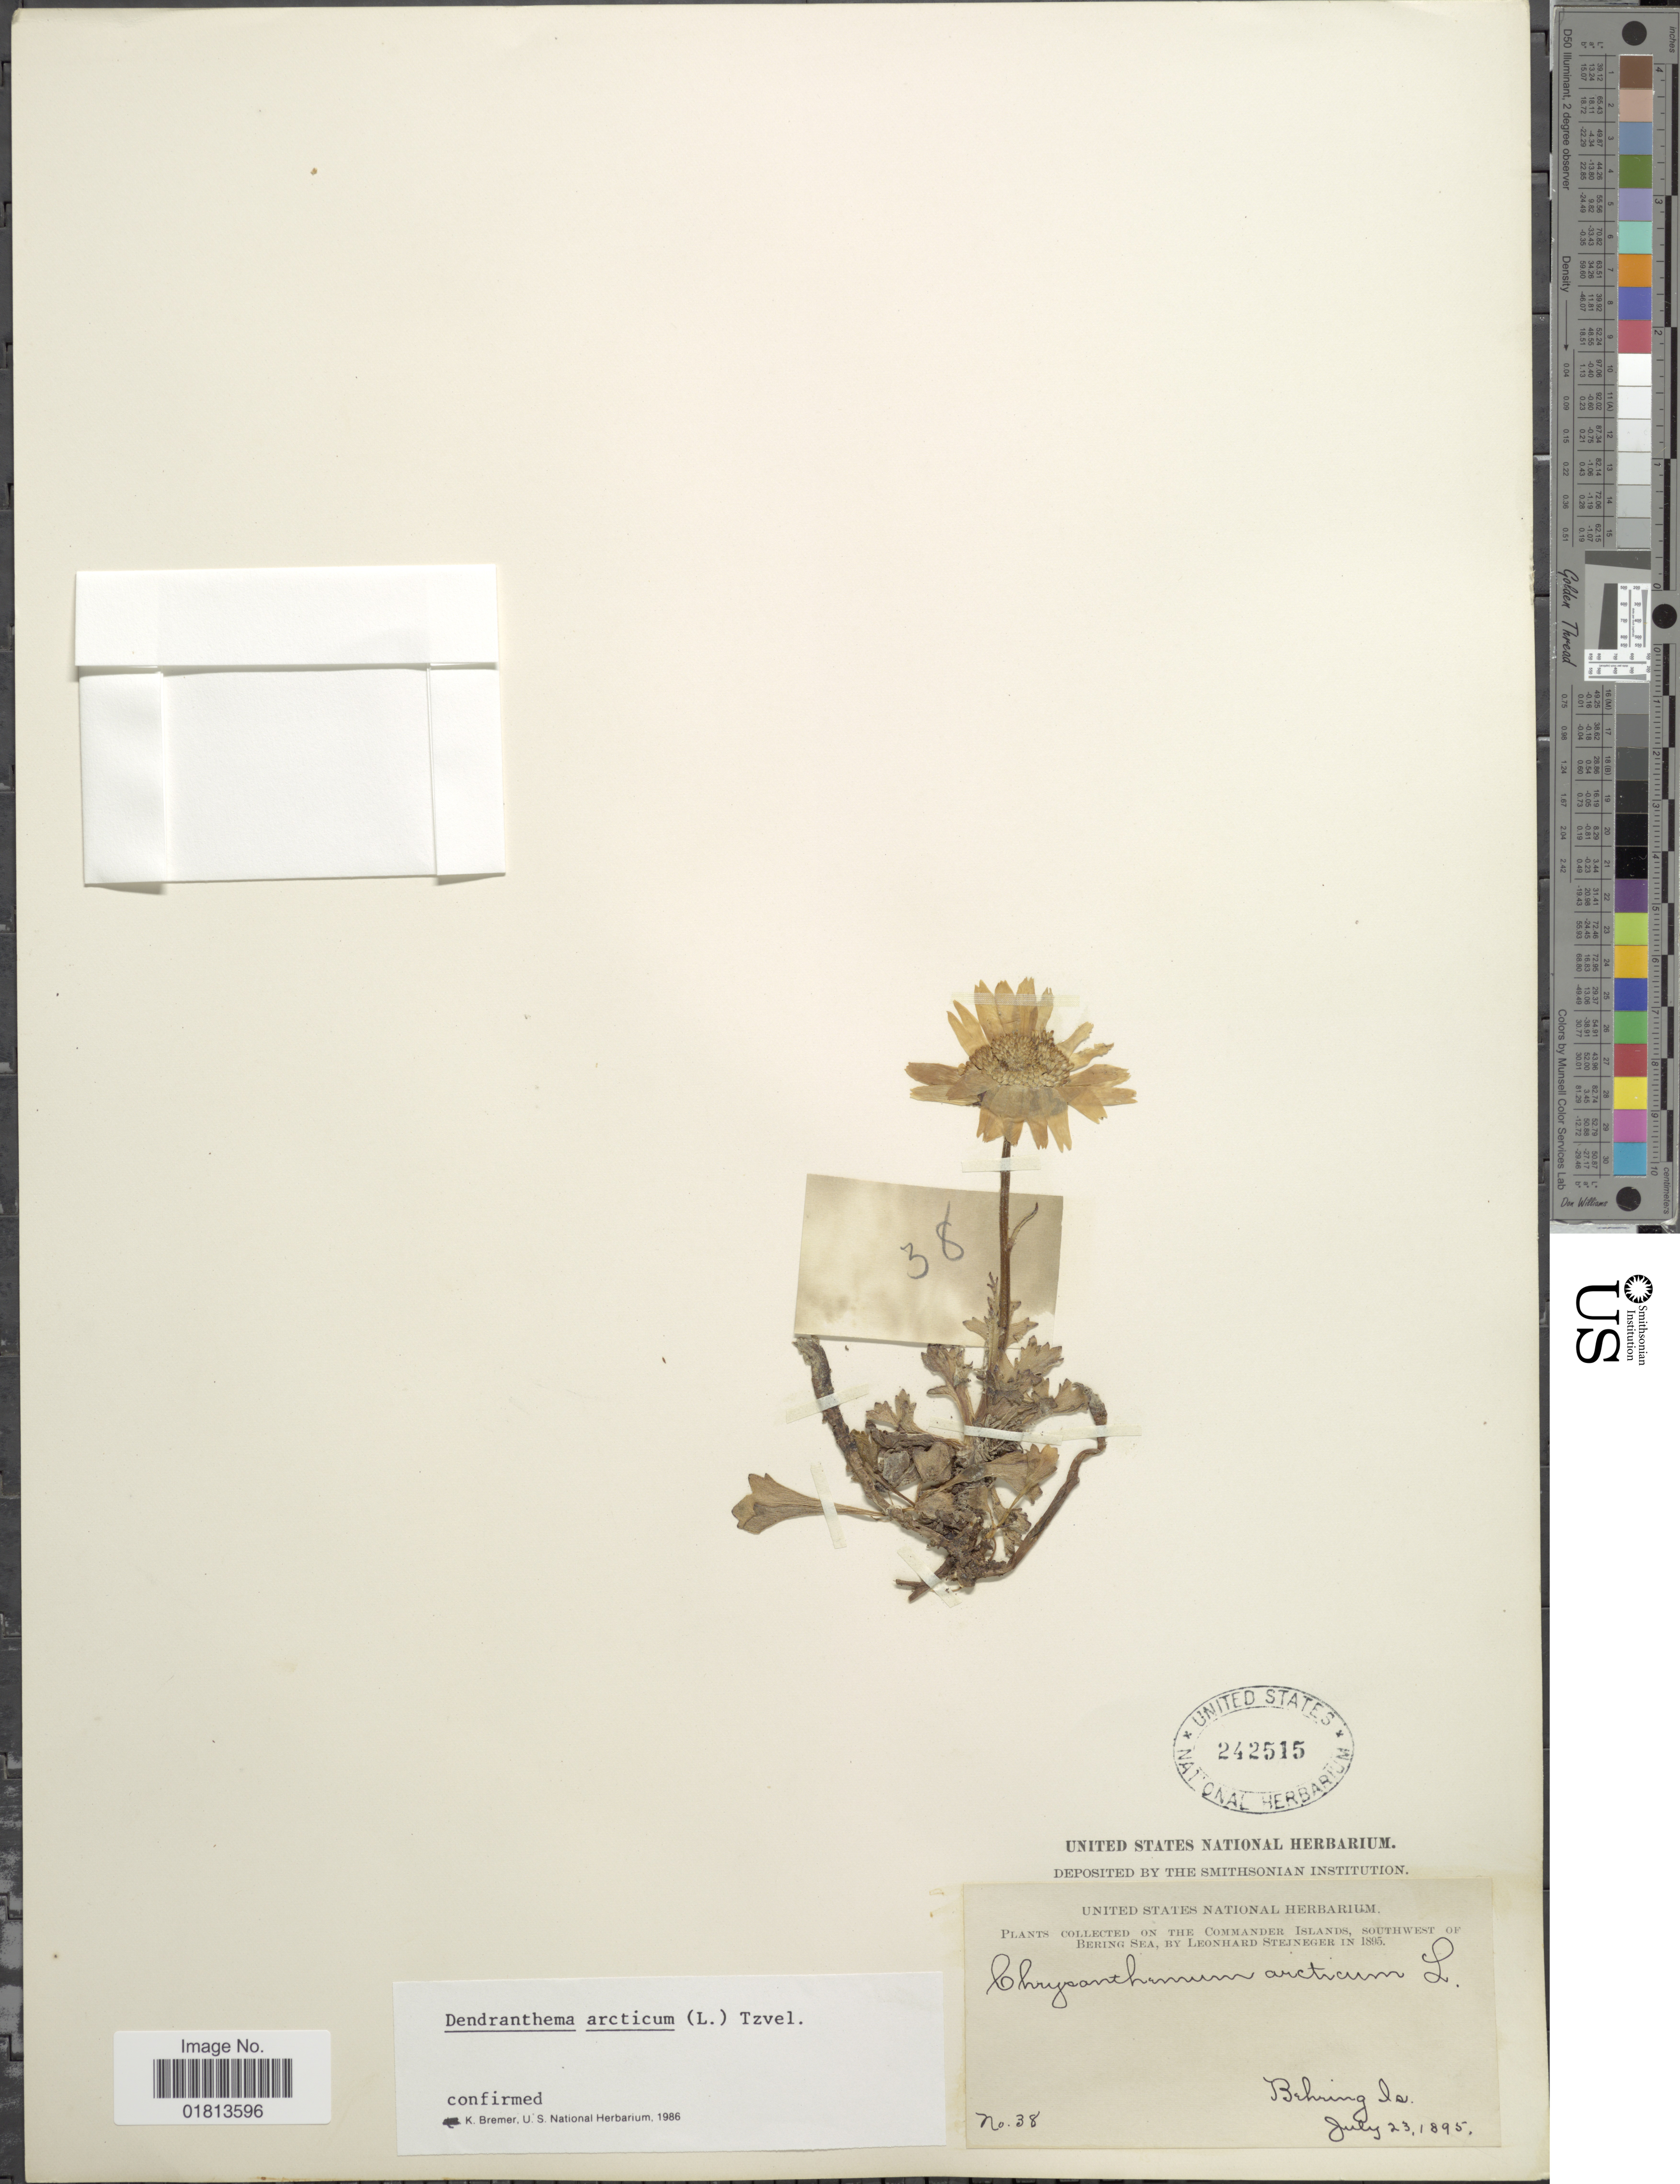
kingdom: Plantae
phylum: Tracheophyta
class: Magnoliopsida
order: Asterales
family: Asteraceae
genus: Dendranthema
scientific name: Dendranthema arcticum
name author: (L.) Tzvelev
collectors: L. Stejneger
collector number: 38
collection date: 1895-07-23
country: Russian Federation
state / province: Kamchatka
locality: On The Commander Islands, Southwest of Bering Sea, Behring Is.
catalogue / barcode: US 242515